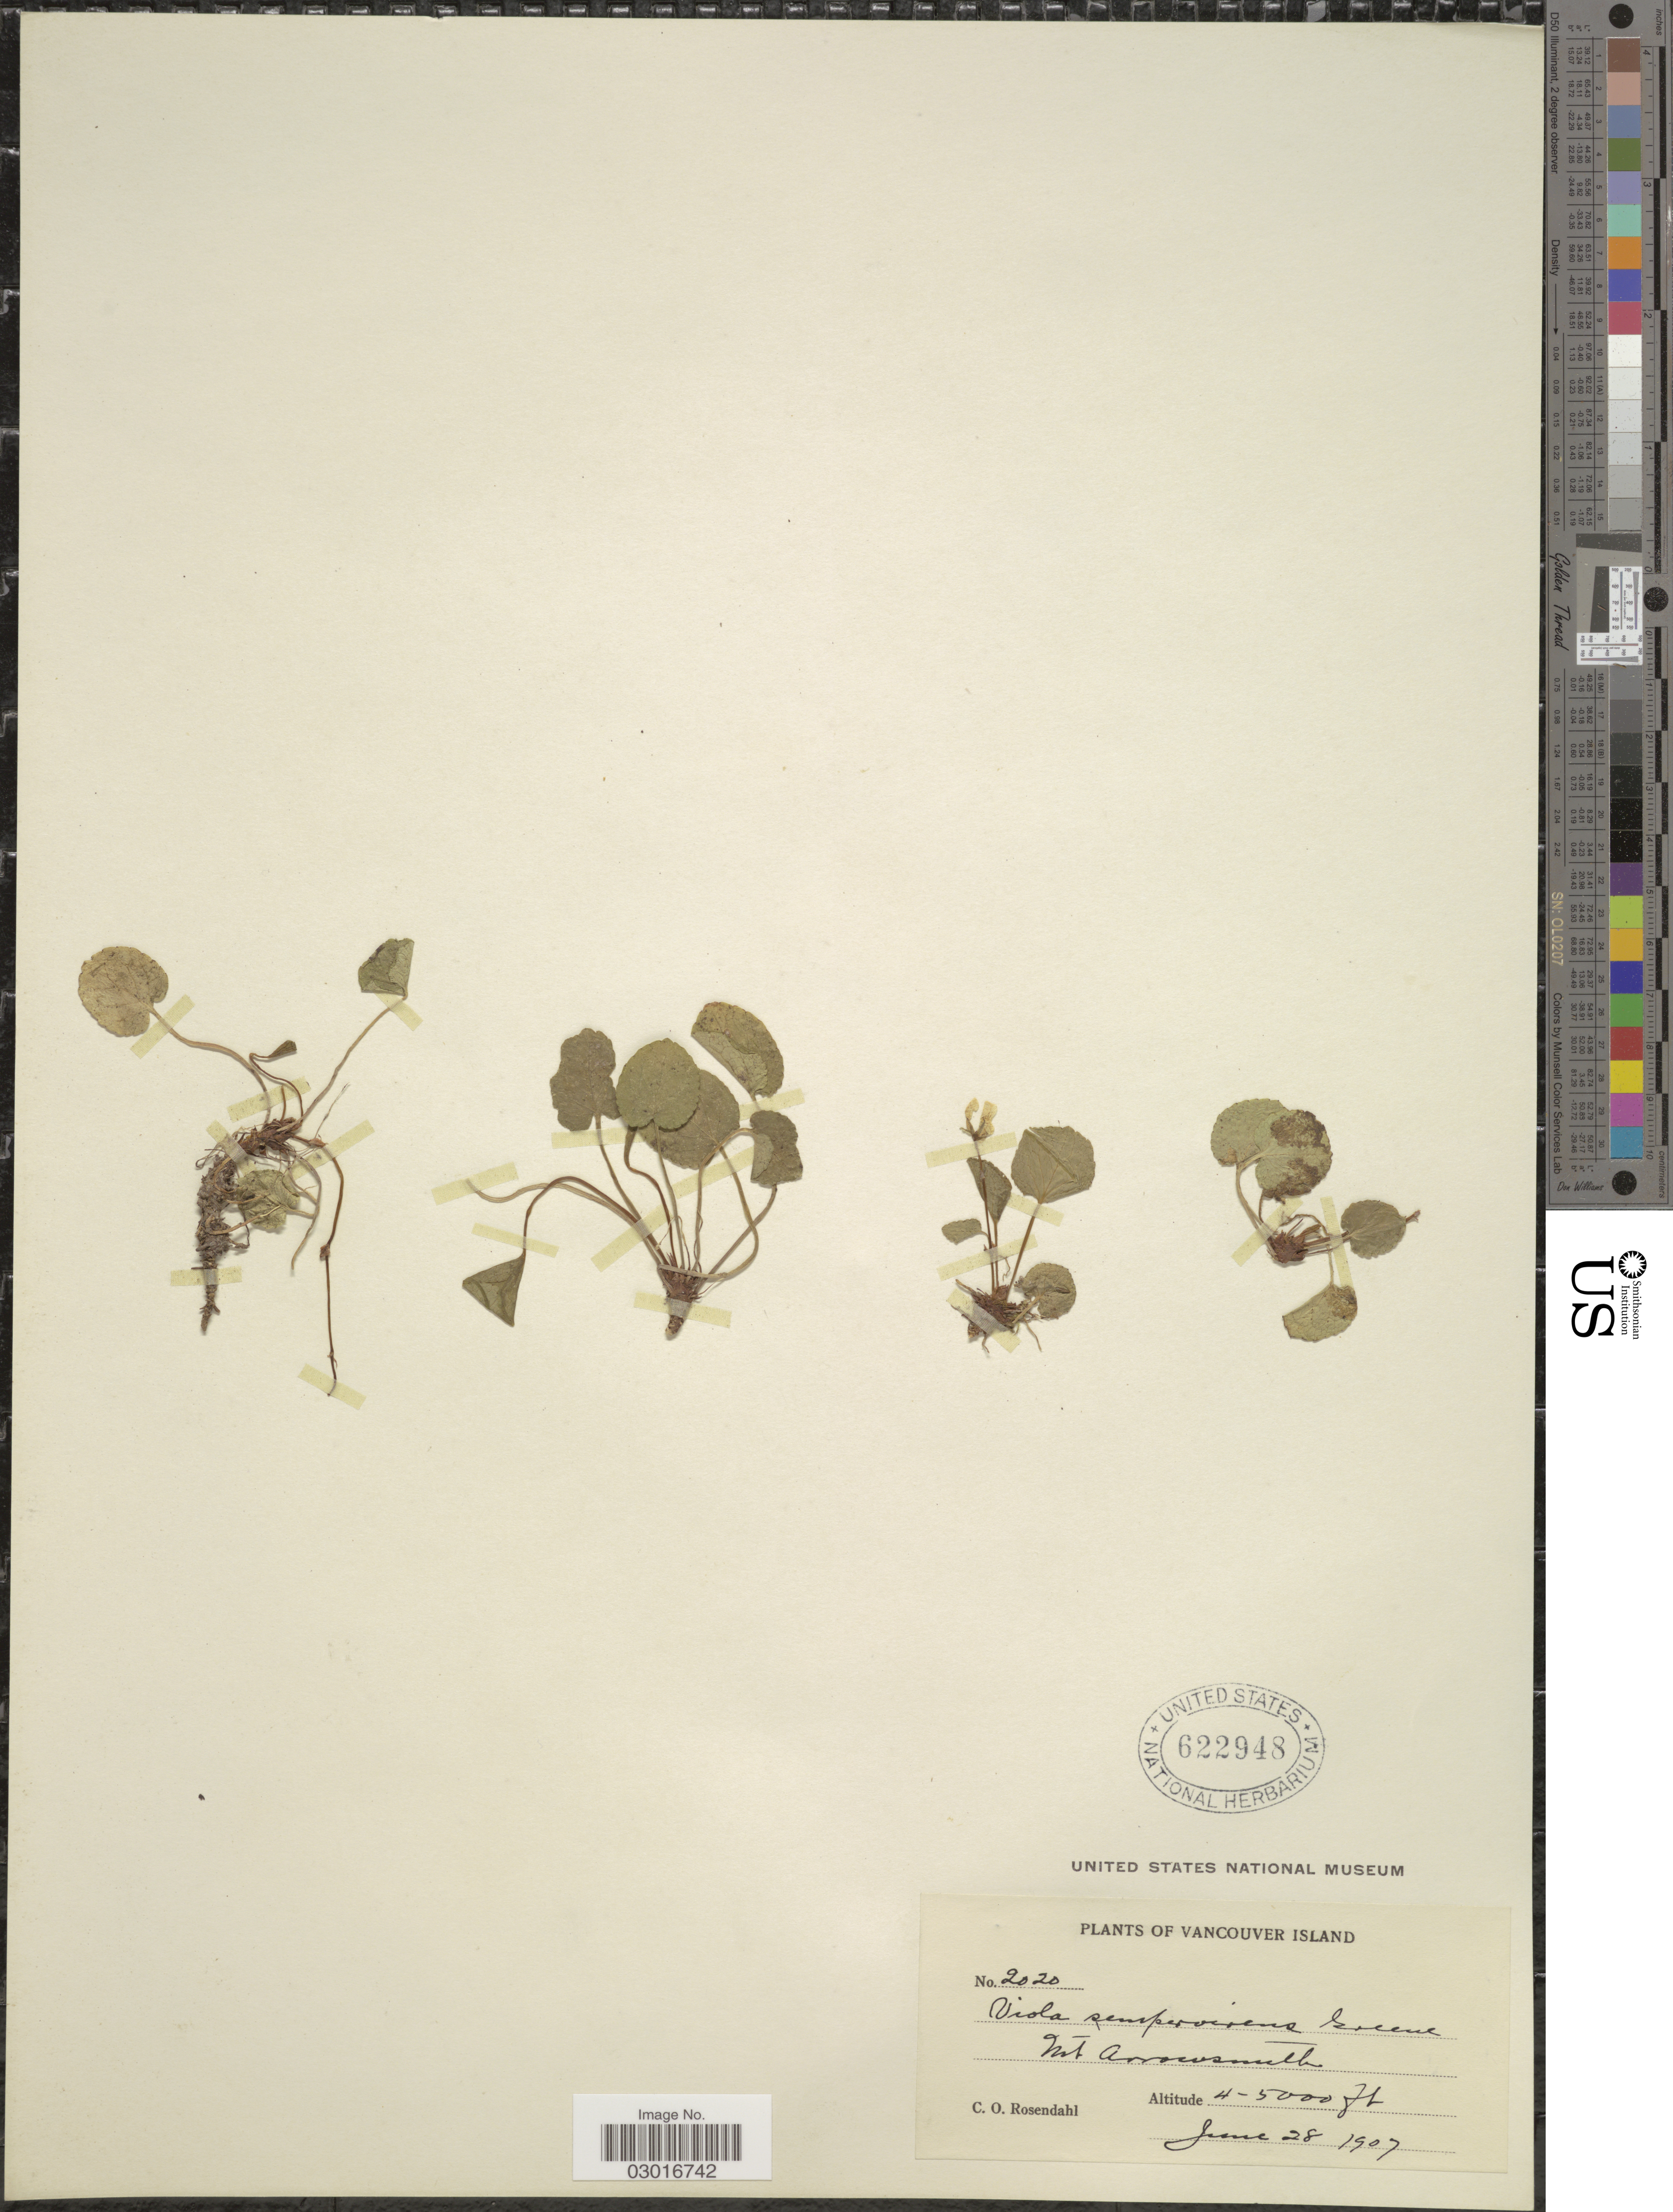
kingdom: Plantae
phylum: Tracheophyta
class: Magnoliopsida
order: Malpighiales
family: Violaceae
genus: Viola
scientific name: Viola sempervirens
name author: Greene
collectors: C. O. Rosendahl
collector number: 2020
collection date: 1907-06-28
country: Canada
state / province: British Columbia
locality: Vancouver Island. Mt. Arrowsmith.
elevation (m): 1219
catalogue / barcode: US 622948